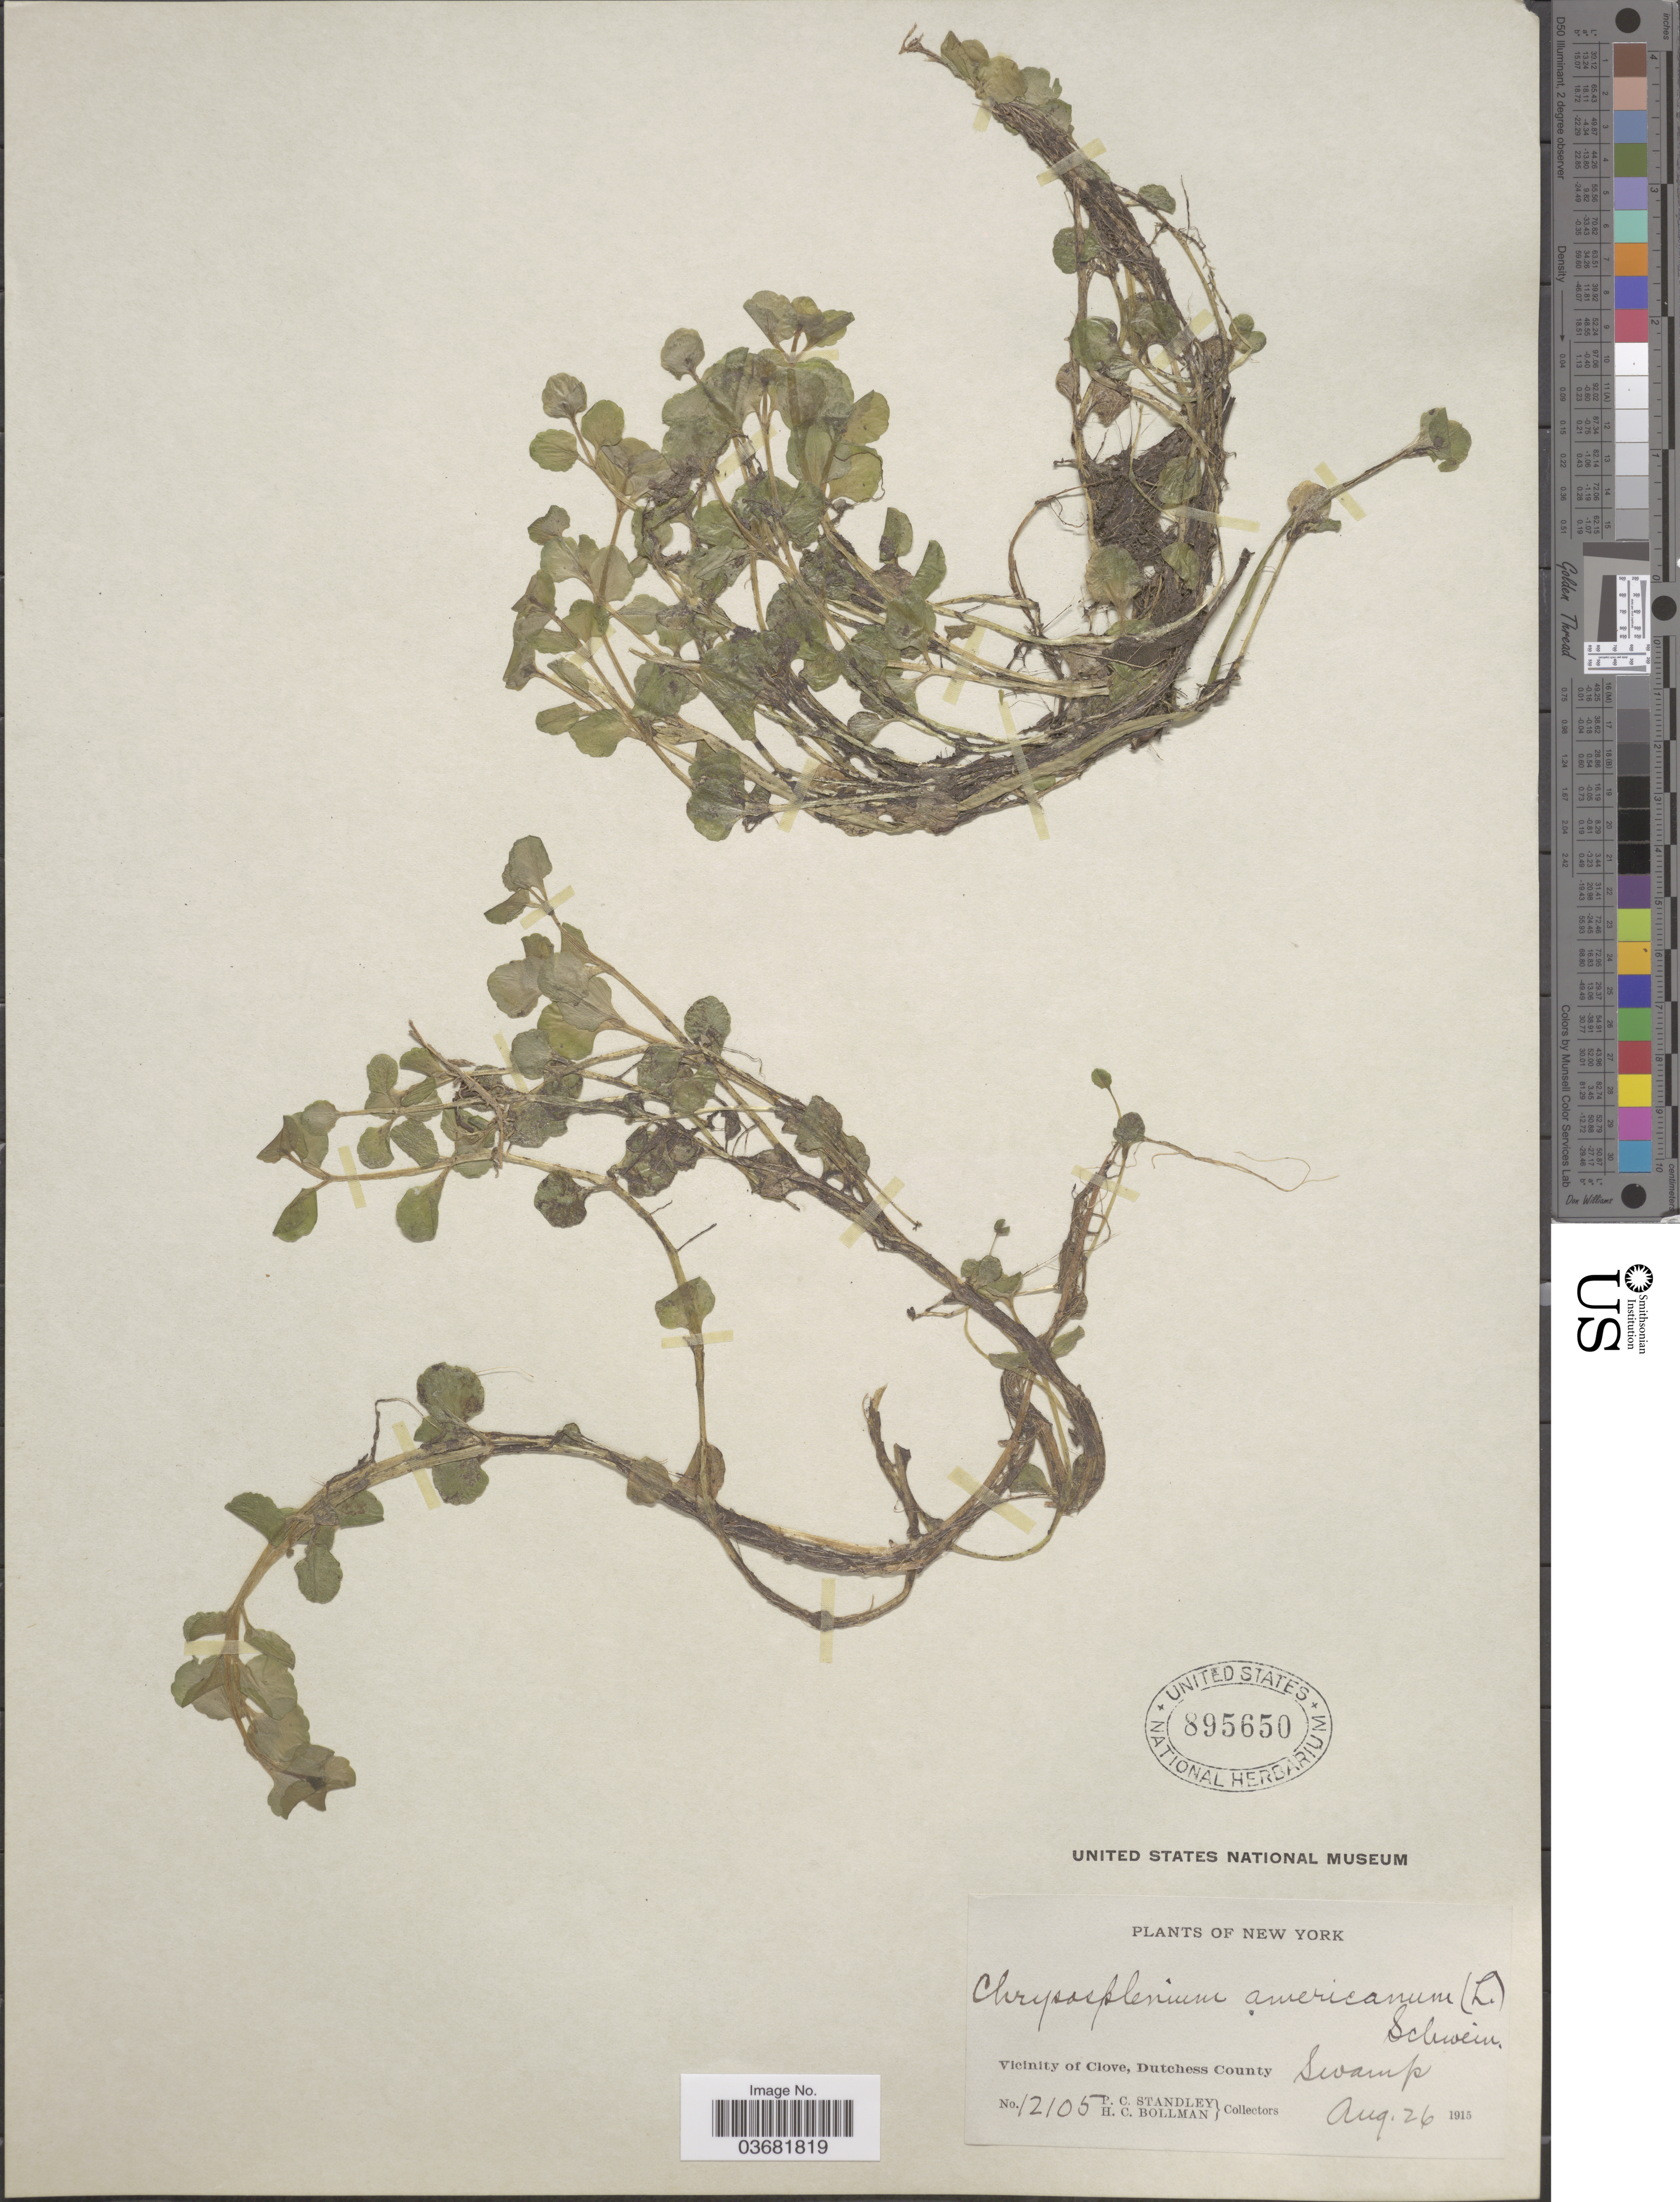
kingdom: Plantae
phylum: Tracheophyta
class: Magnoliopsida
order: Saxifragales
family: Saxifragaceae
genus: Chrysosplenium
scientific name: Chrysosplenium americanum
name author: Schwein.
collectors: P. C. Standley & H. C. Bollman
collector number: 12105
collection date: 1915-08-26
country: United States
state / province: New York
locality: Vicinity of Clove, Dutchess County.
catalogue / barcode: US 895650